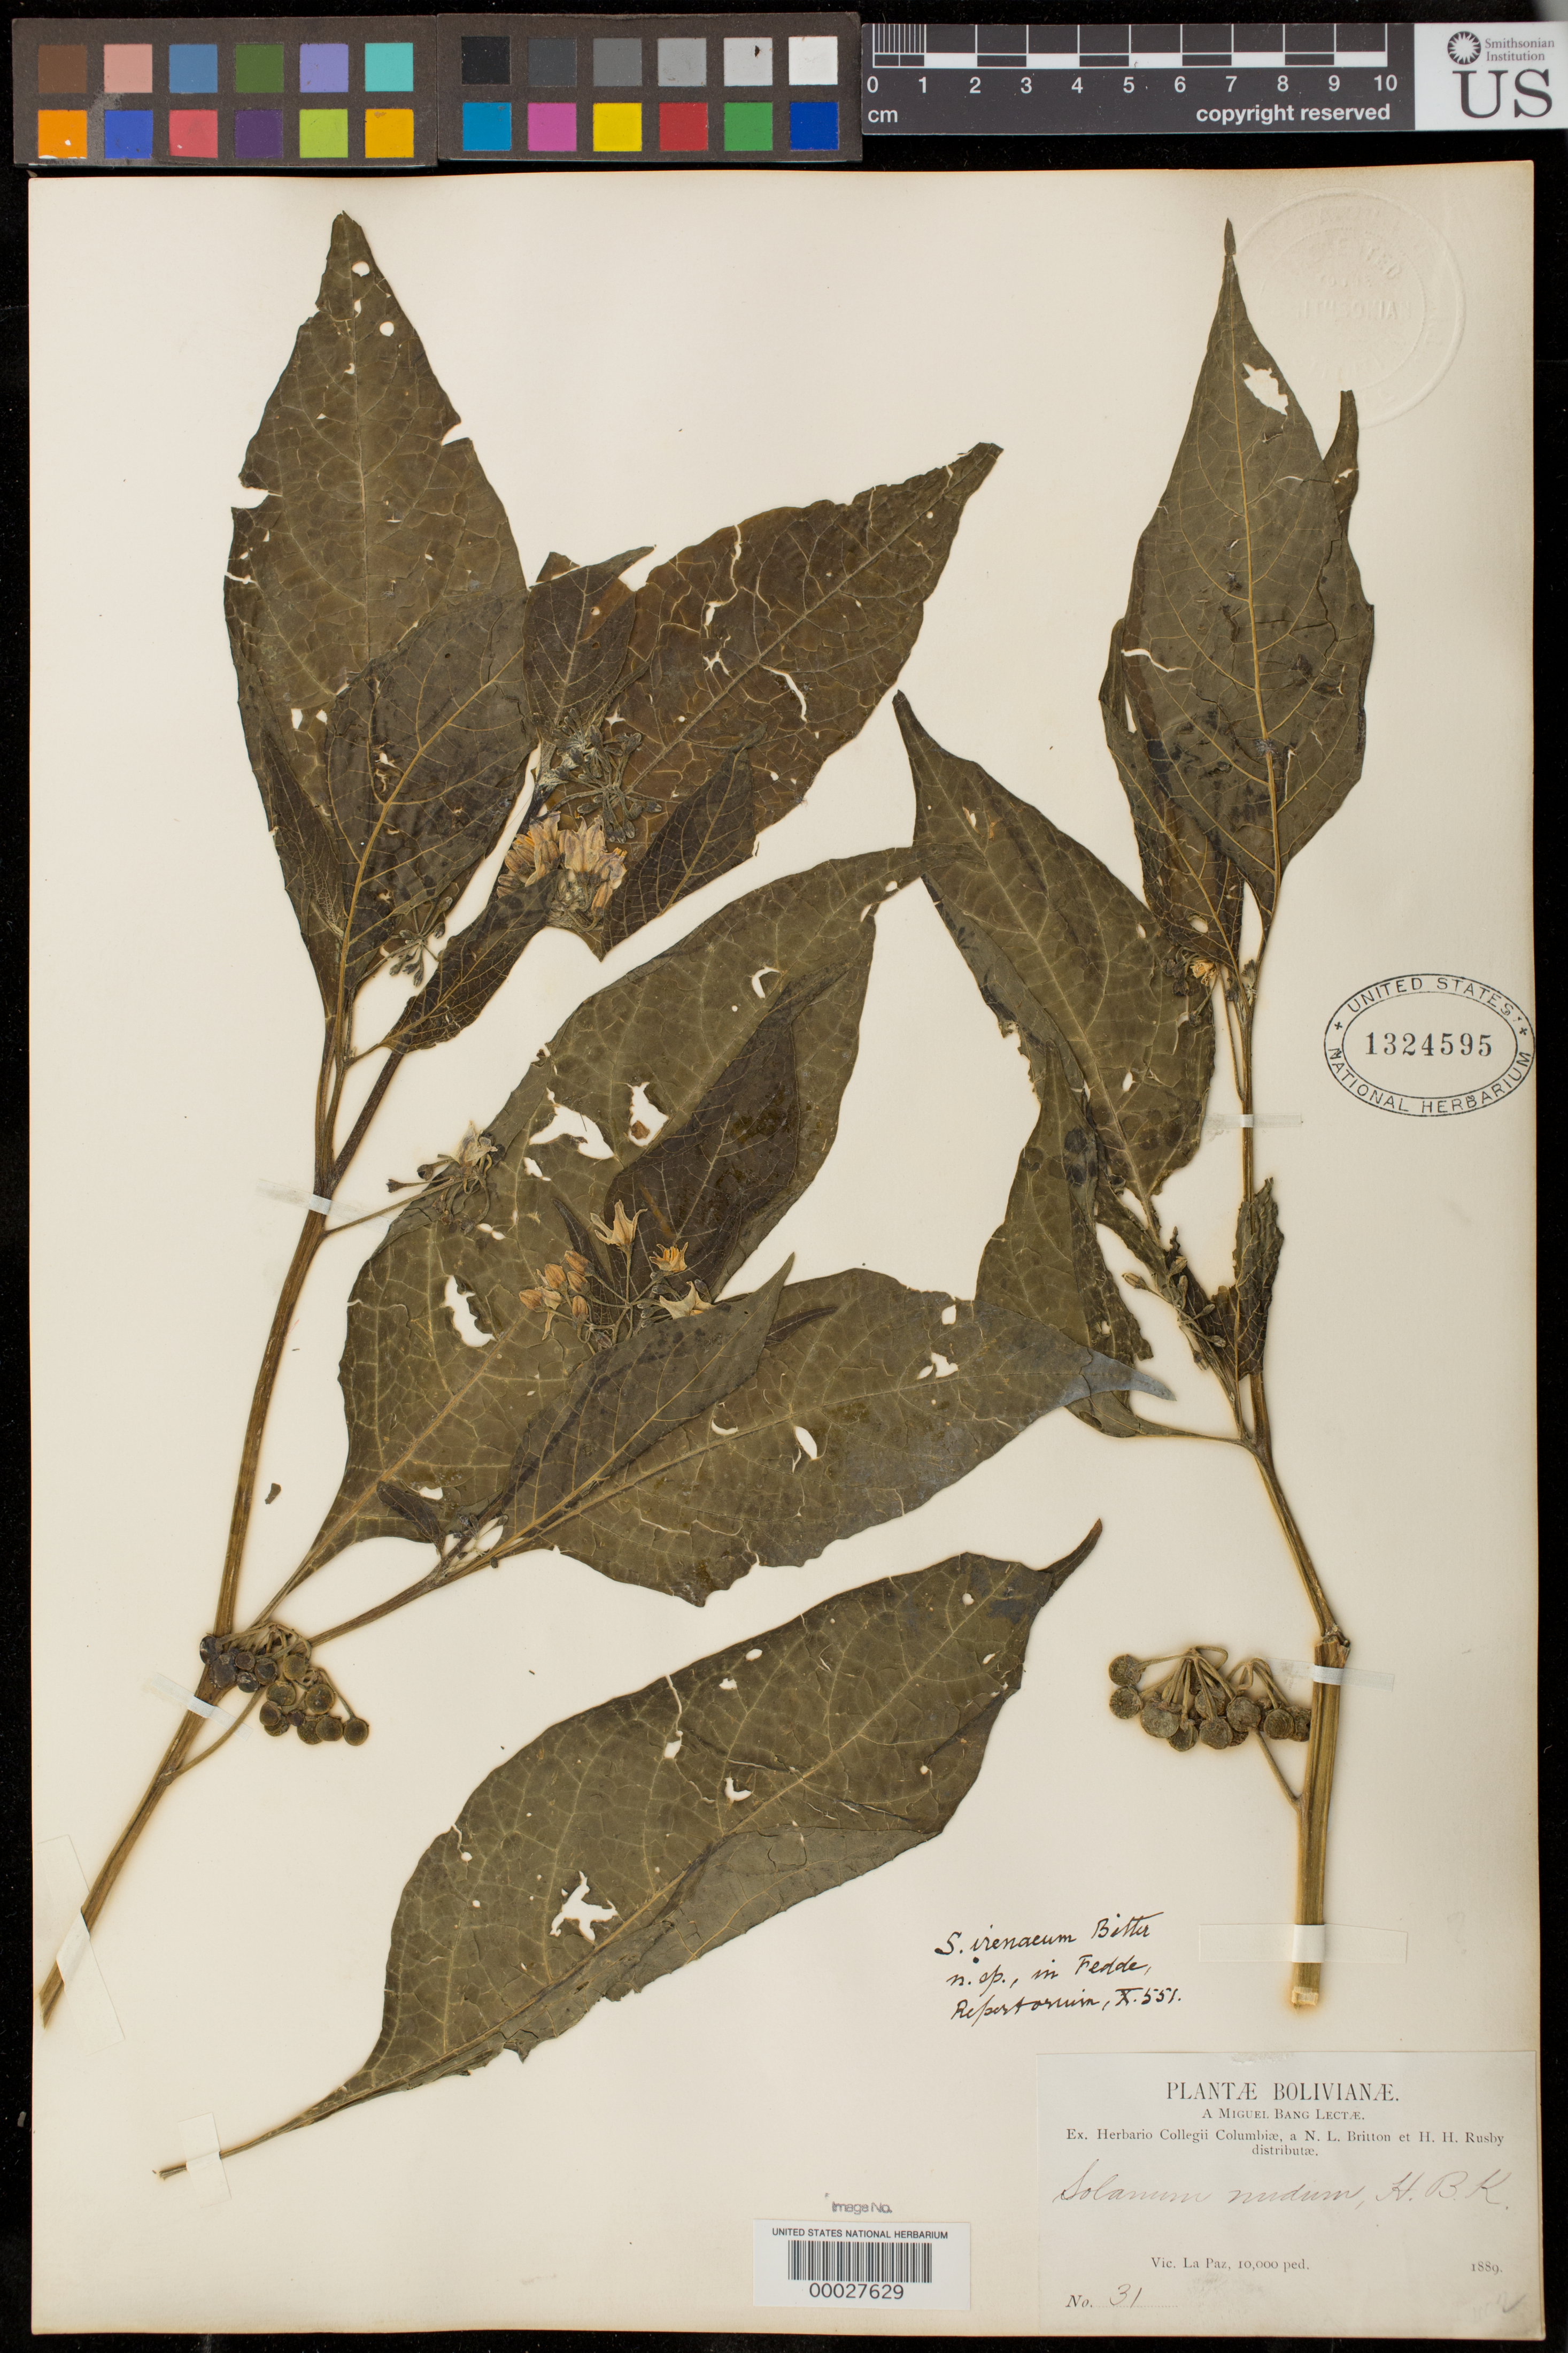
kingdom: Plantae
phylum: Tracheophyta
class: Magnoliopsida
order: Solanales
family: Solanaceae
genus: Solanum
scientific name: Solanum irenaeum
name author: Bitter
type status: Isotype; Possible Isosyntype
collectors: M. Bang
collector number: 31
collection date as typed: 1889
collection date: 1889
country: Bolivia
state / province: La Paz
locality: Vicinity of La Paz.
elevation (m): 3048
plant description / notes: Also an isosyntype of Solanum scotinonectarium Bitter? Name based (in part) on same collection as Solanum irenaeum Bitter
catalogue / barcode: US 1324595